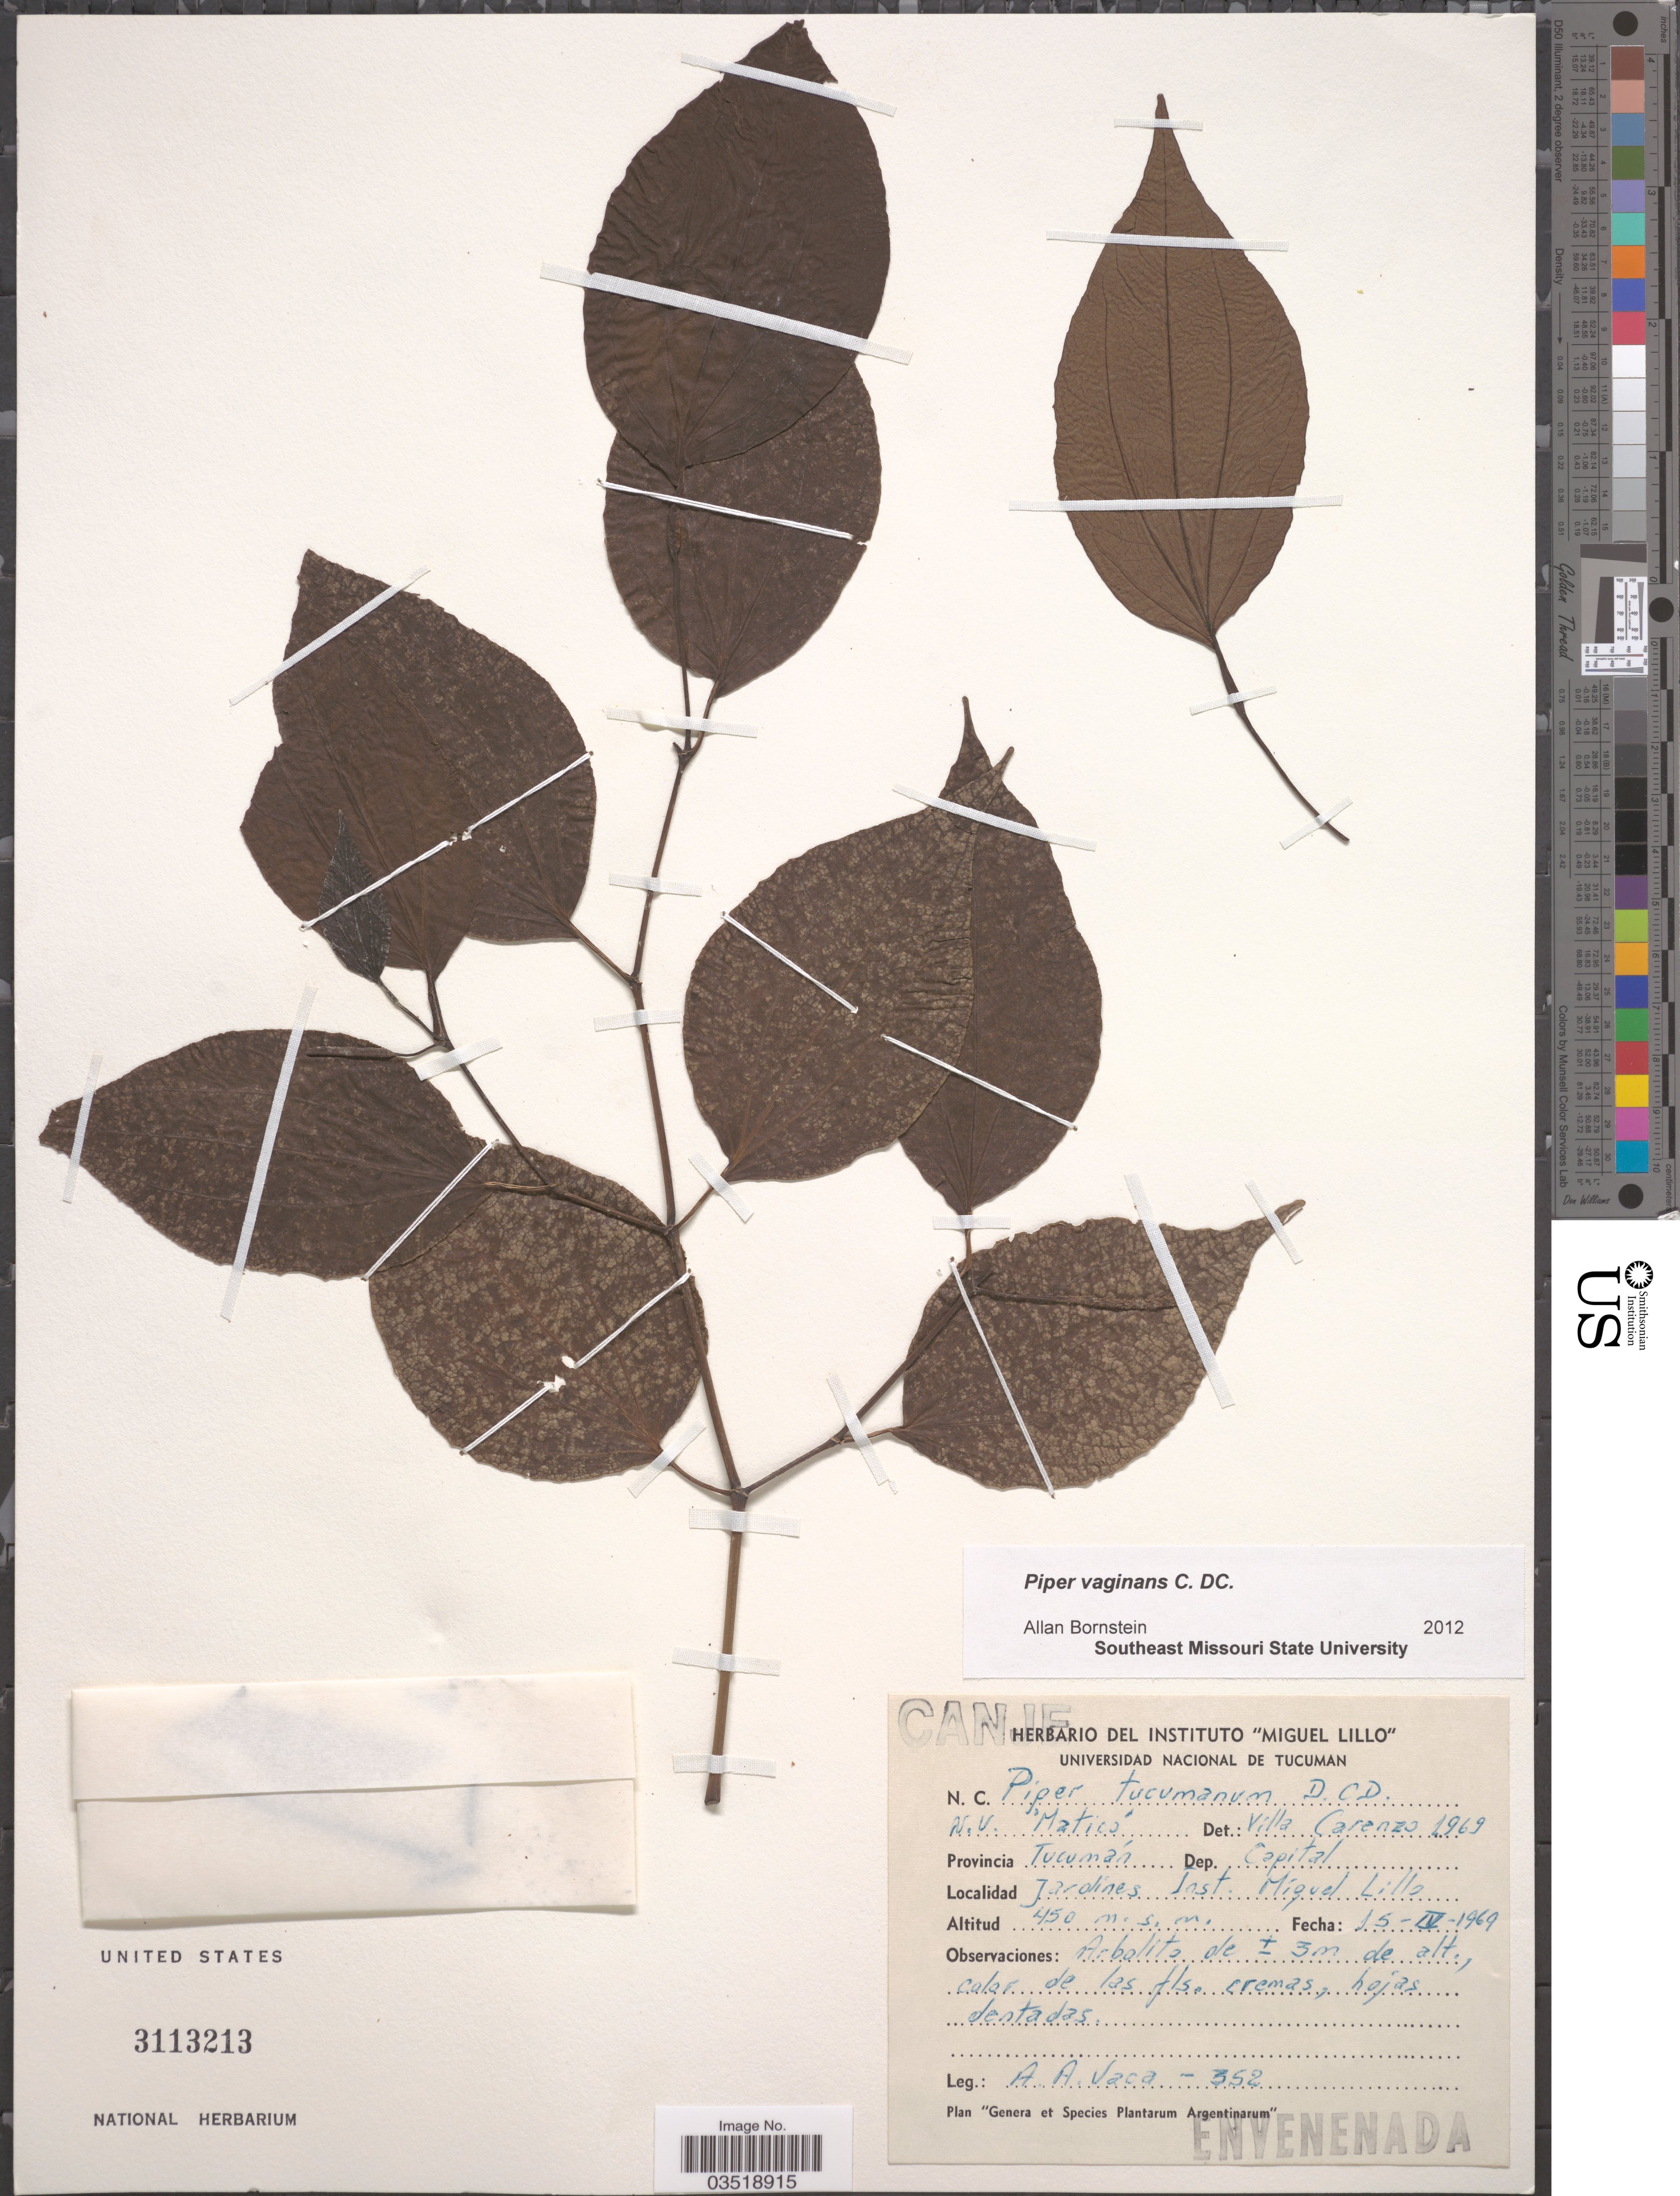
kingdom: Plantae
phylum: Tracheophyta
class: Magnoliopsida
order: Piperales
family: Piperaceae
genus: Piper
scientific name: Piper vaginans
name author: C. DC.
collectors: A. Vaca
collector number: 352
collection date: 1969-09-15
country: Argentina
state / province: Tucuman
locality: Dep Capital. Jarolines Inst. Miguel Lillo.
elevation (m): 450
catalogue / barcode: US 3113213